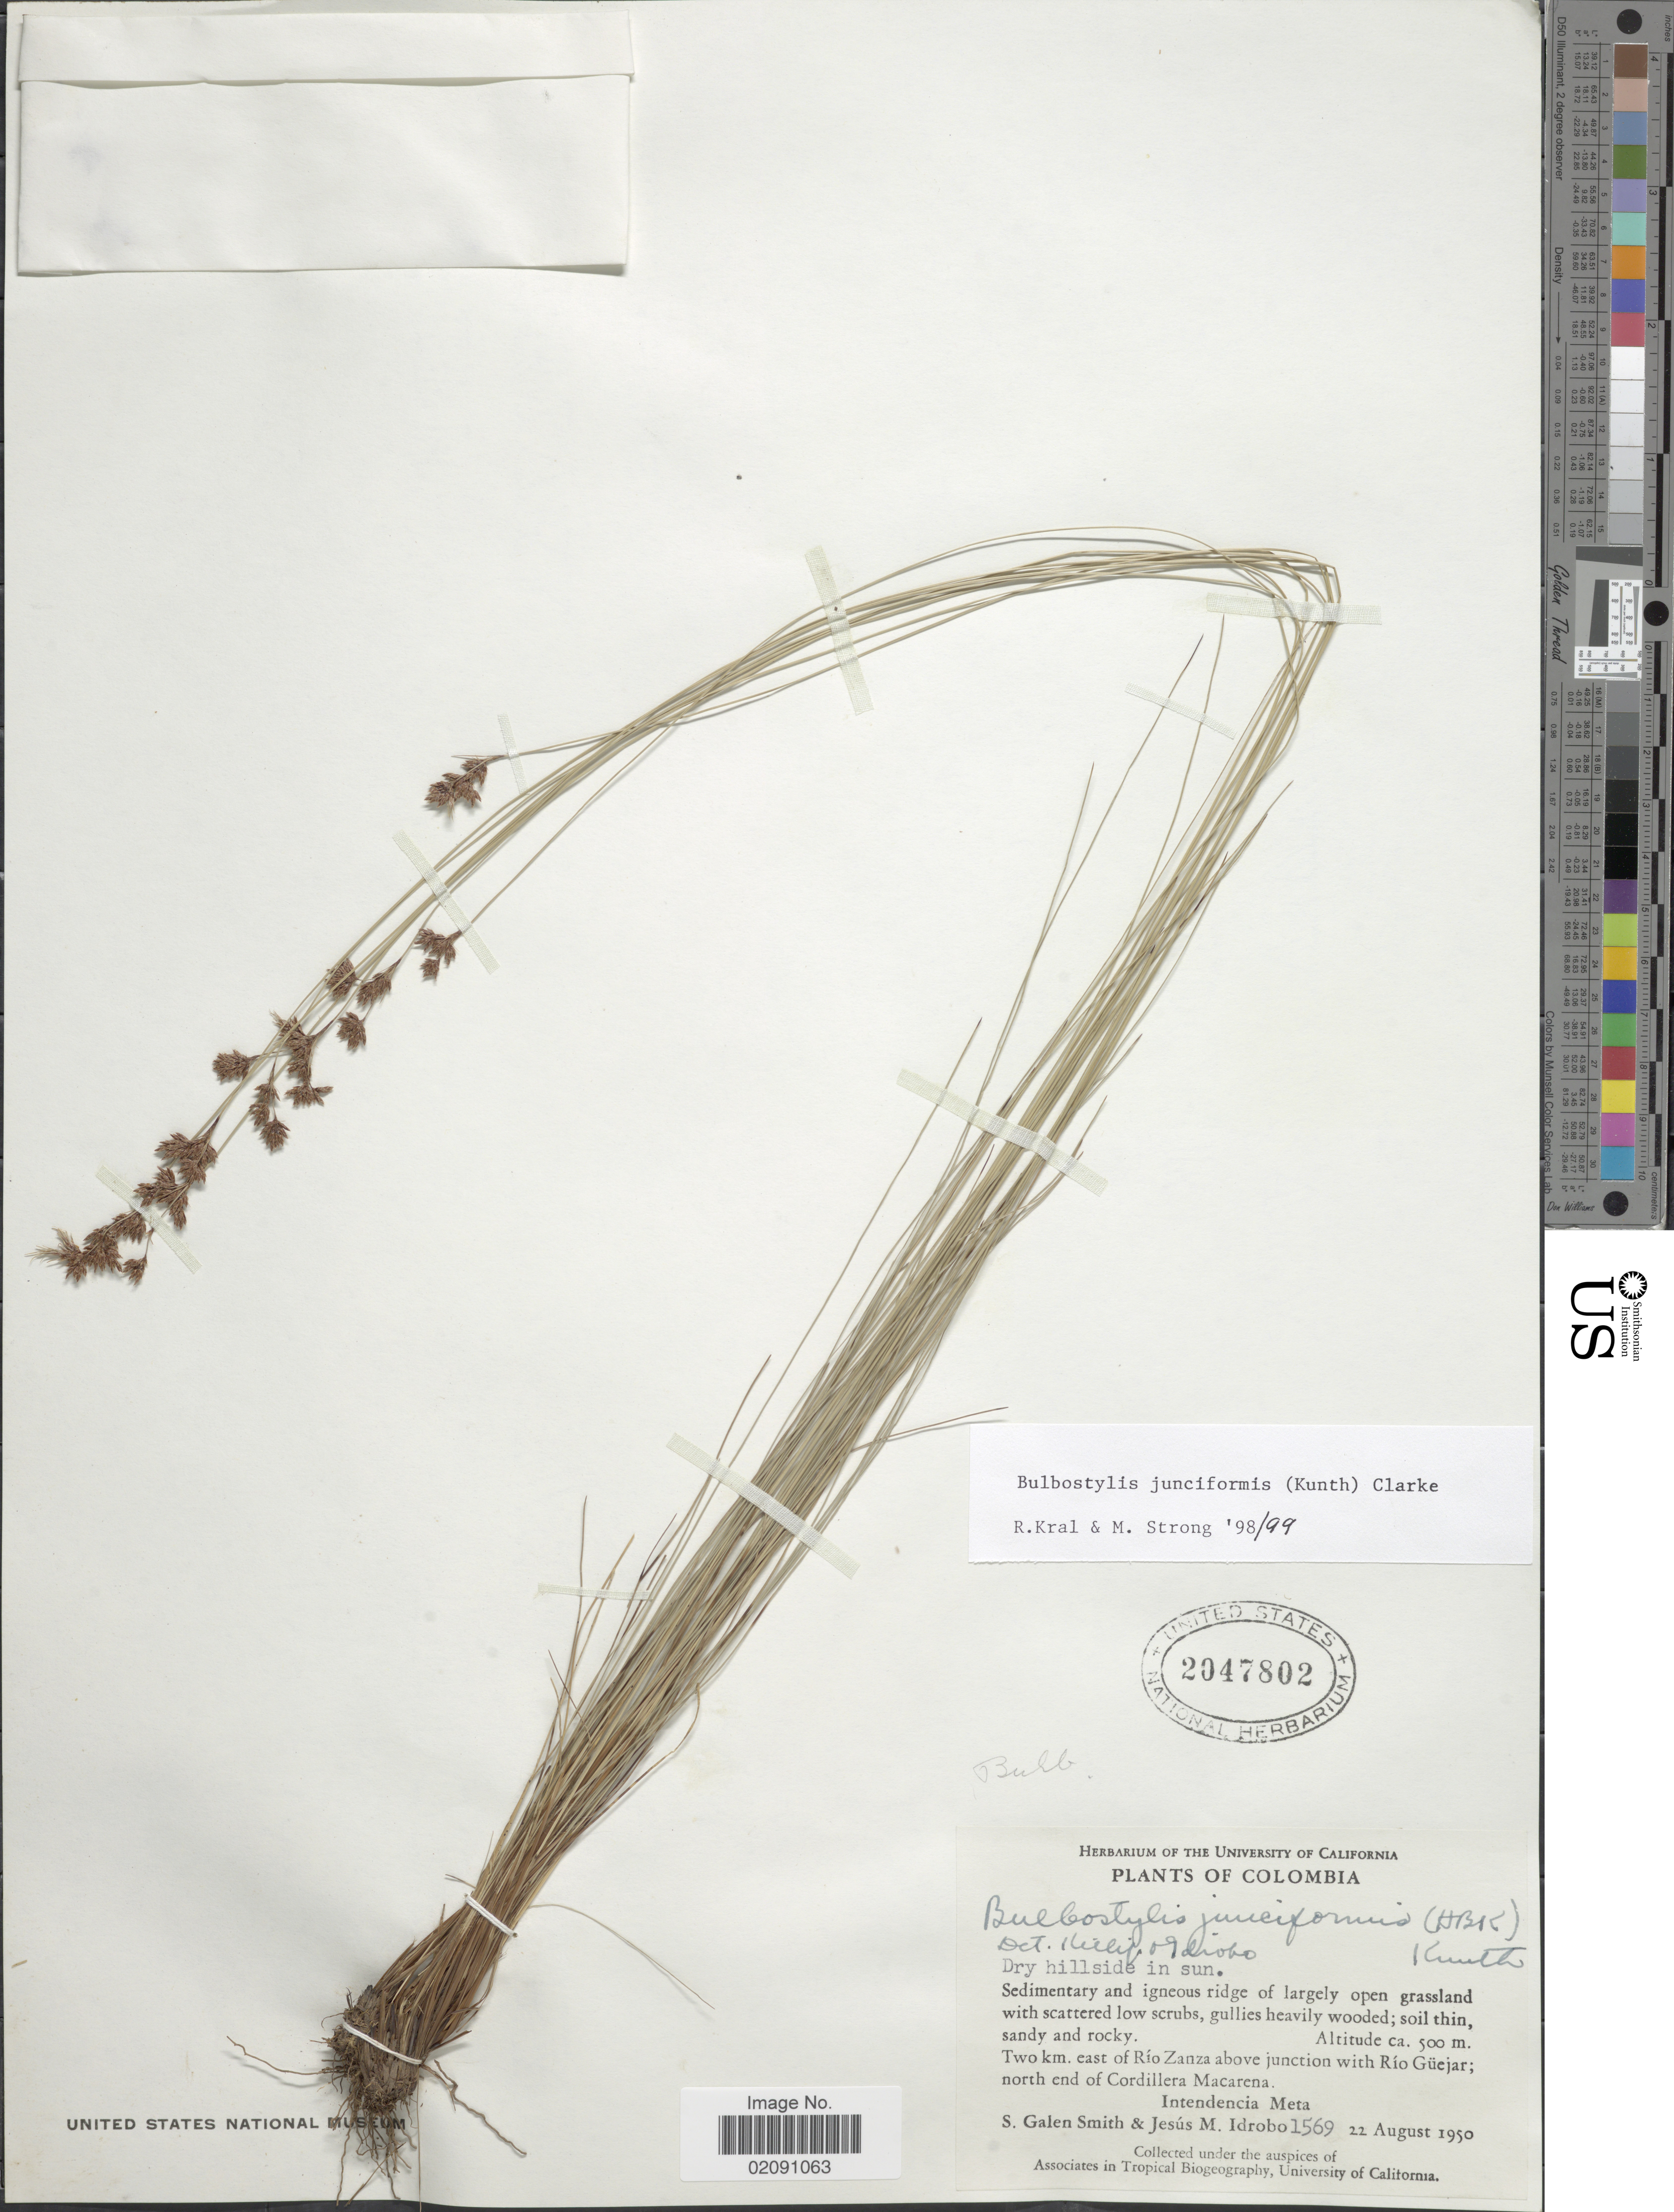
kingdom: Plantae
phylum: Tracheophyta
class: Liliopsida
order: Poales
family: Cyperaceae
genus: Bulbostylis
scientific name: Bulbostylis junciformis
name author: (Kunth) C.B. Clarke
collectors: S. G. Smith & J. M. Idrobo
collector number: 1569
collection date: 1950-08-22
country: Colombia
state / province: Meta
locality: Dry hillside in sun, Sedimentary and igneous ridge of largely open grassland, two km east of Rio Zanza above junction with Rio Guejar; north end of Cordillera Macarena, Intendencia Meta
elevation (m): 500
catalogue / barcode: US 2047802